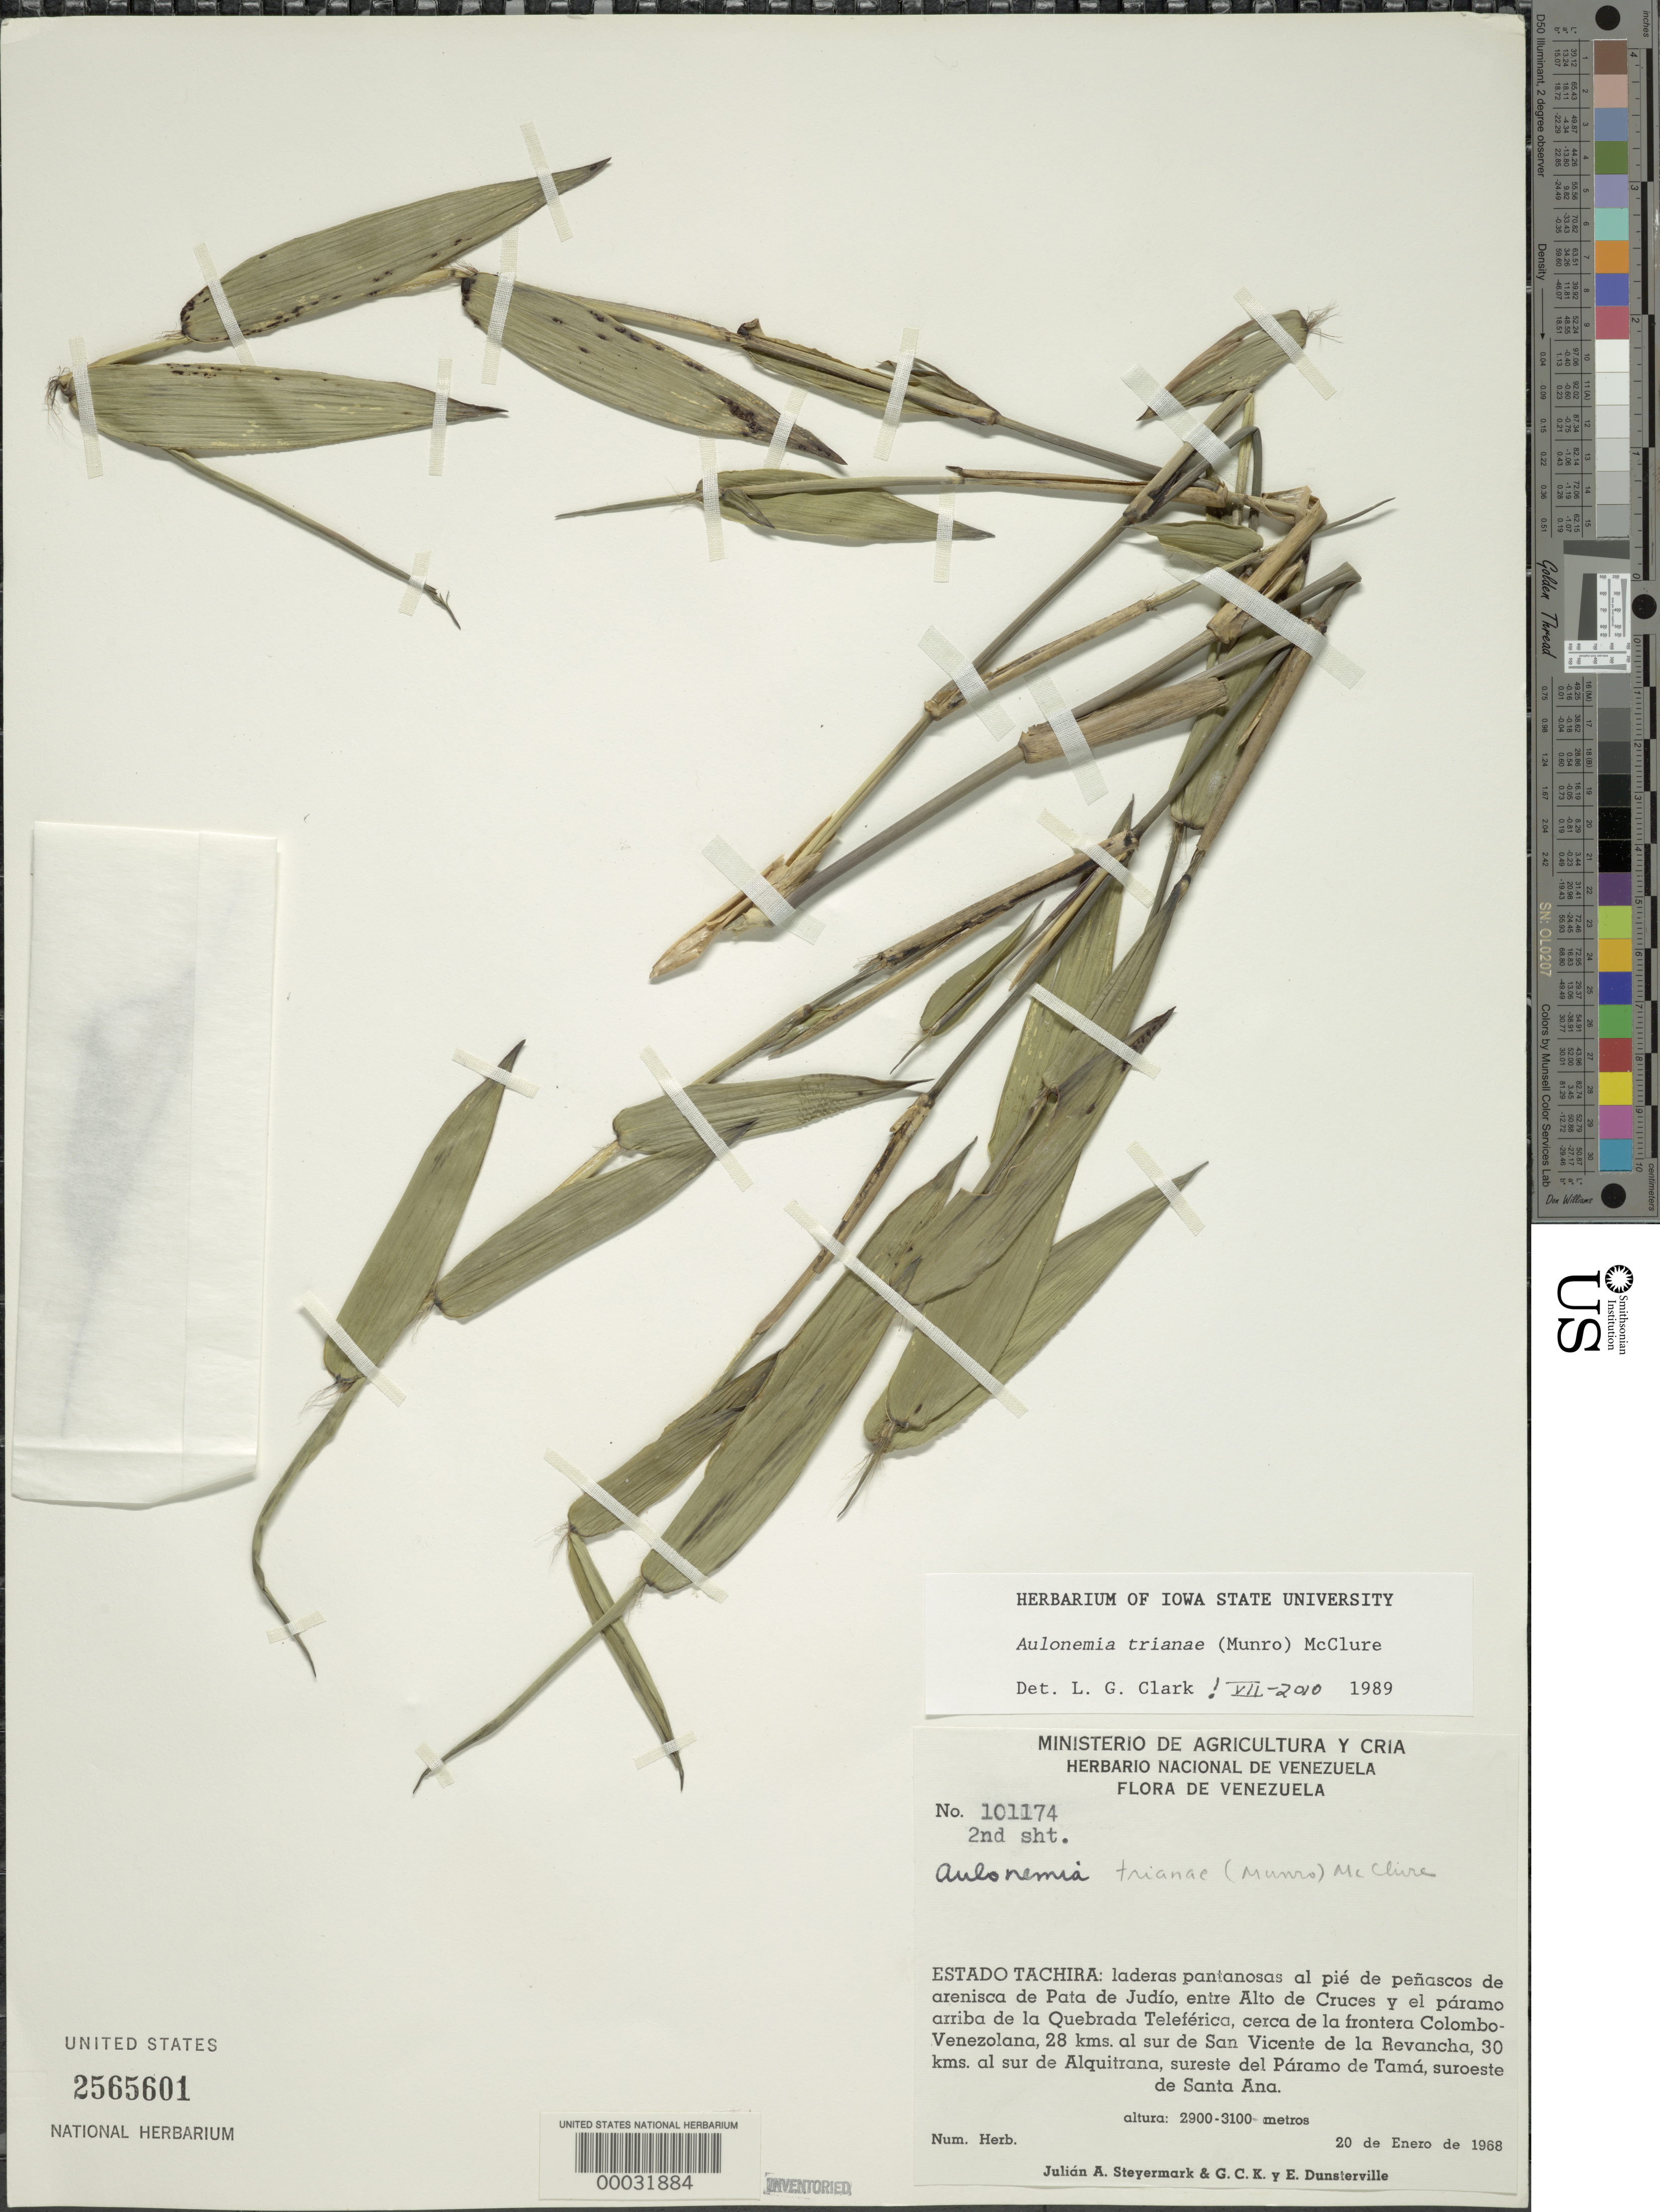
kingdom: Plantae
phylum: Tracheophyta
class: Liliopsida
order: Poales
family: Poaceae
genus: Aulonemia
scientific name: Aulonemia trianae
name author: (Munro) McClure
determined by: Clark, Lynn G., (ISC), Iowa State University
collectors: J. Steyermark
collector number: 101174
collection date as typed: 20 Jan 1968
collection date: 1968-01-20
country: Venezuela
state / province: Tachira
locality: Pata, judio, alto de cruces, quebrada teleferica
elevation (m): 2900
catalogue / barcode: US 2565601